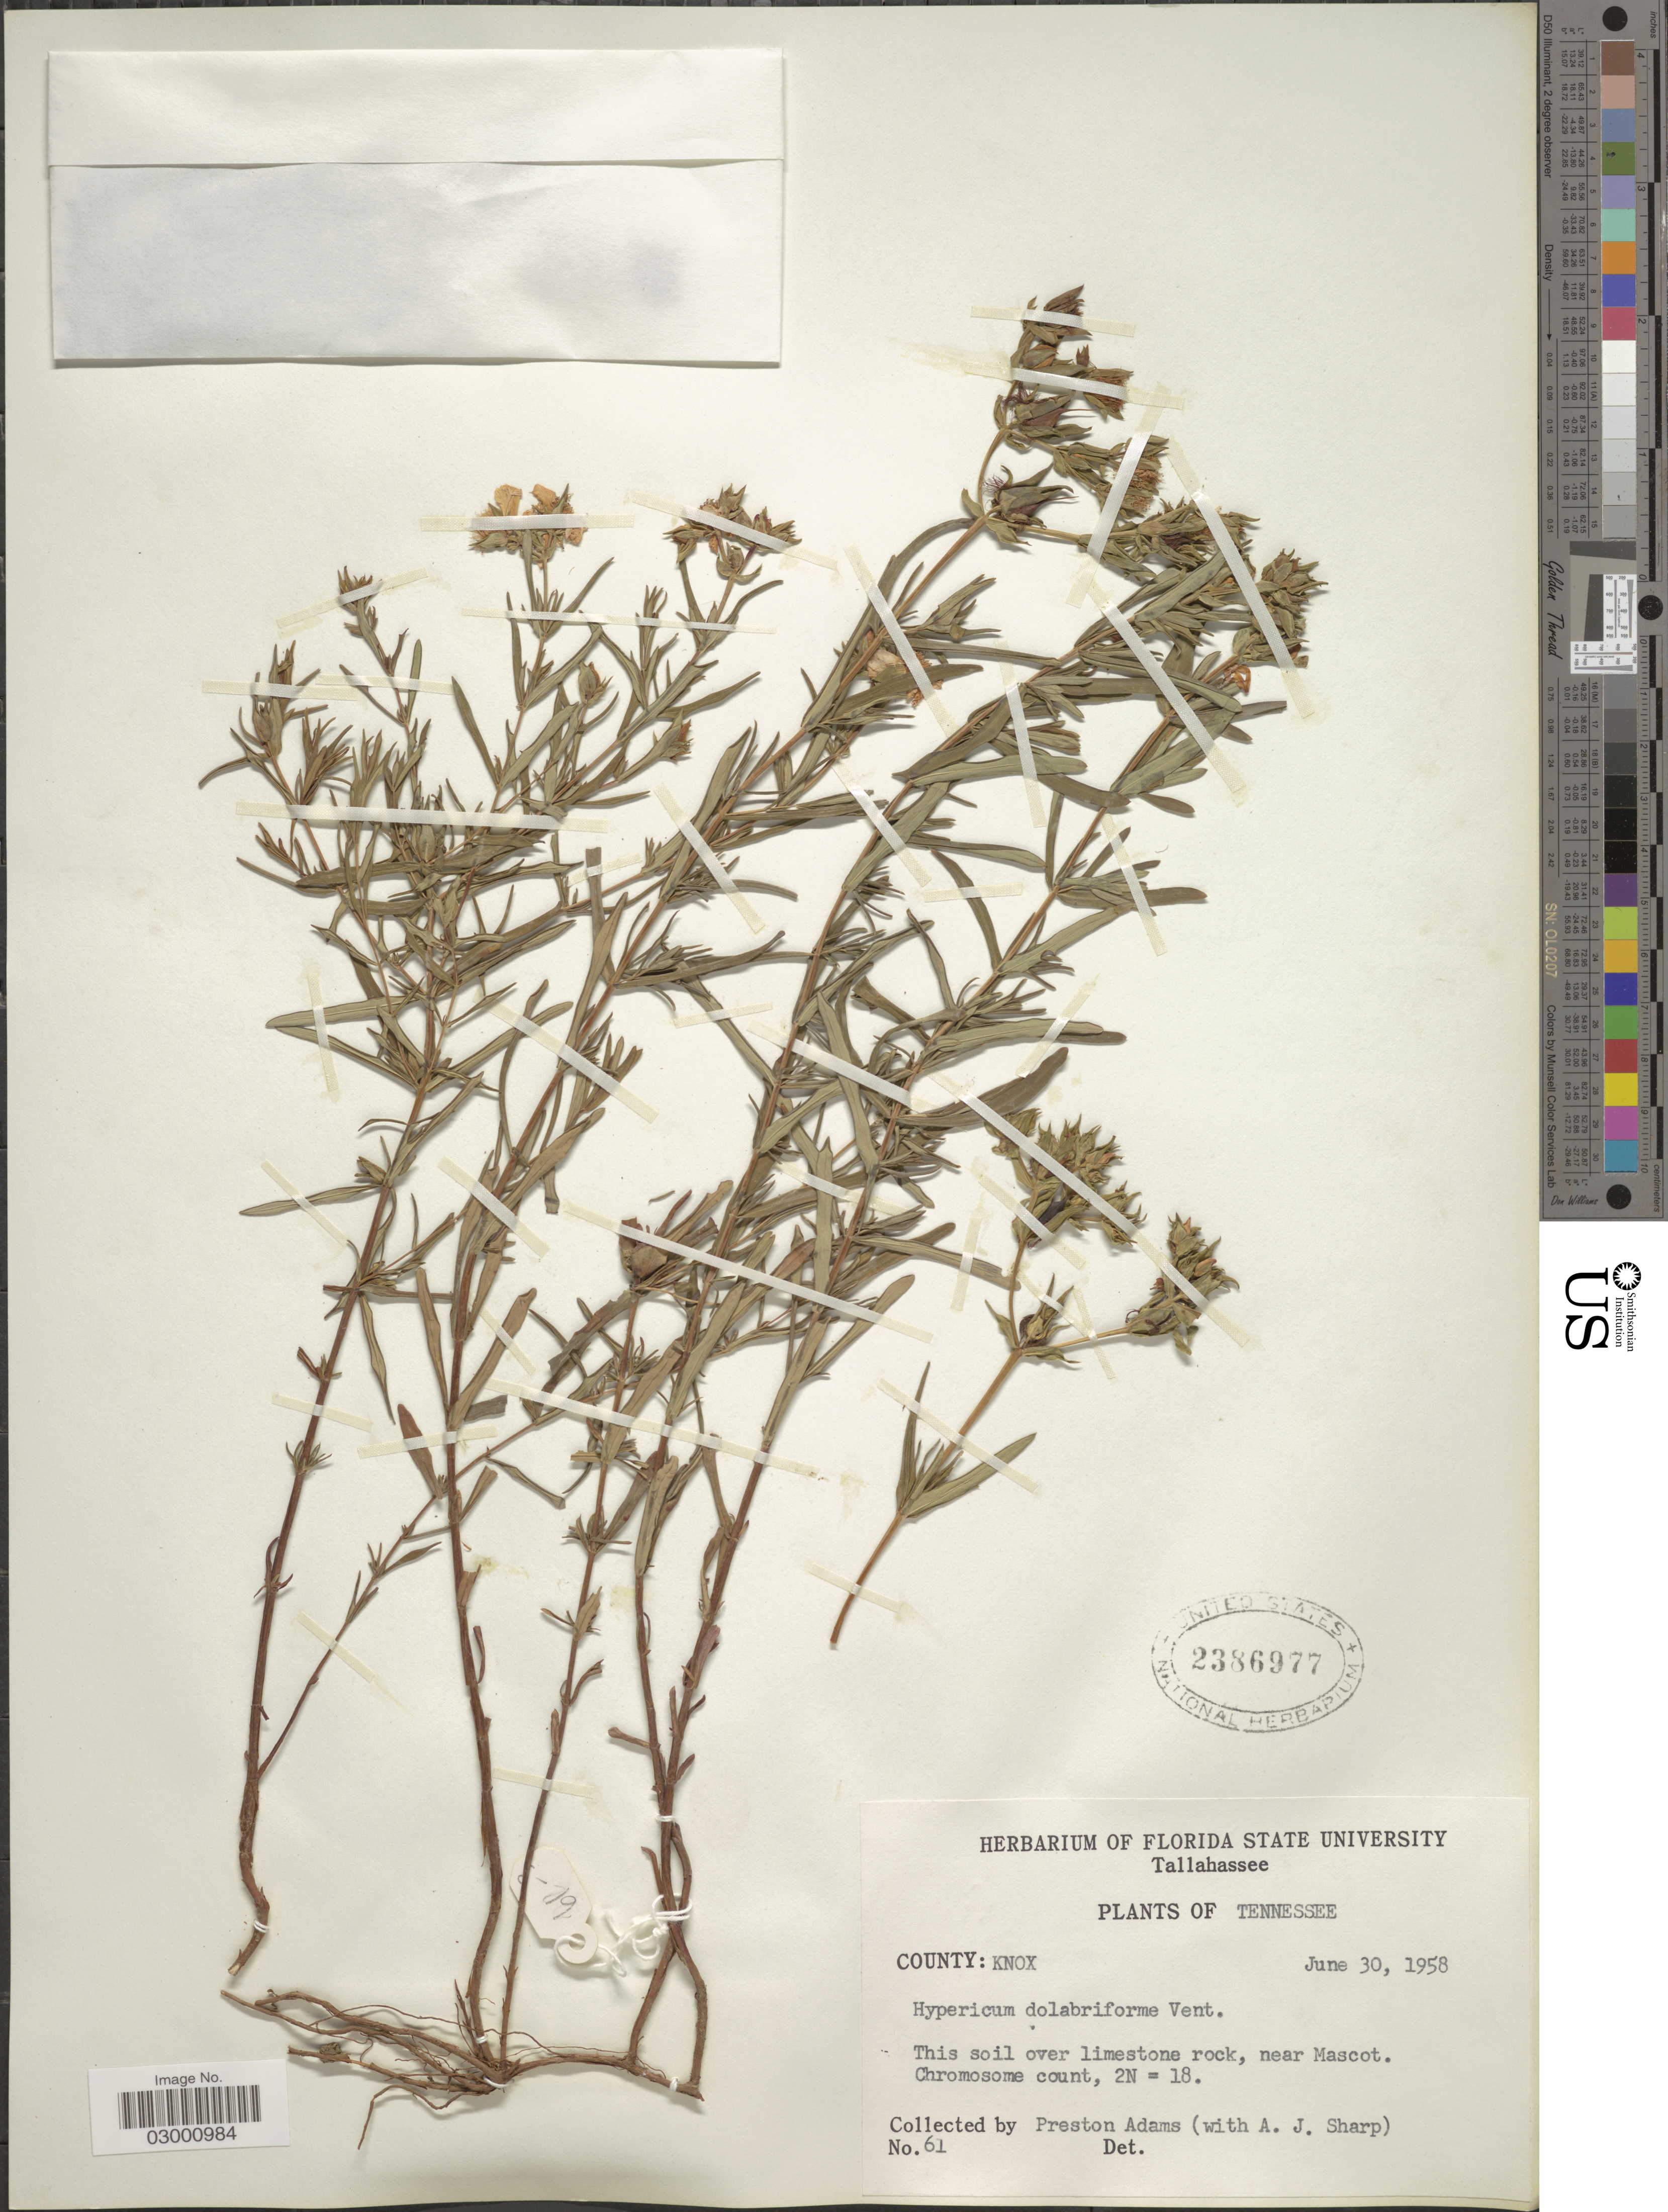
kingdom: Plantae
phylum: Tracheophyta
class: Magnoliopsida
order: Malpighiales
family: Hypericaceae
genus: Hypericum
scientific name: Hypericum dolabriforme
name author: Vent.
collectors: P. Adams & A. J. Sharp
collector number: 61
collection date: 1958-06-30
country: United States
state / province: Tennessee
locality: County: Knox. Near Mascot.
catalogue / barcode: US 2386977